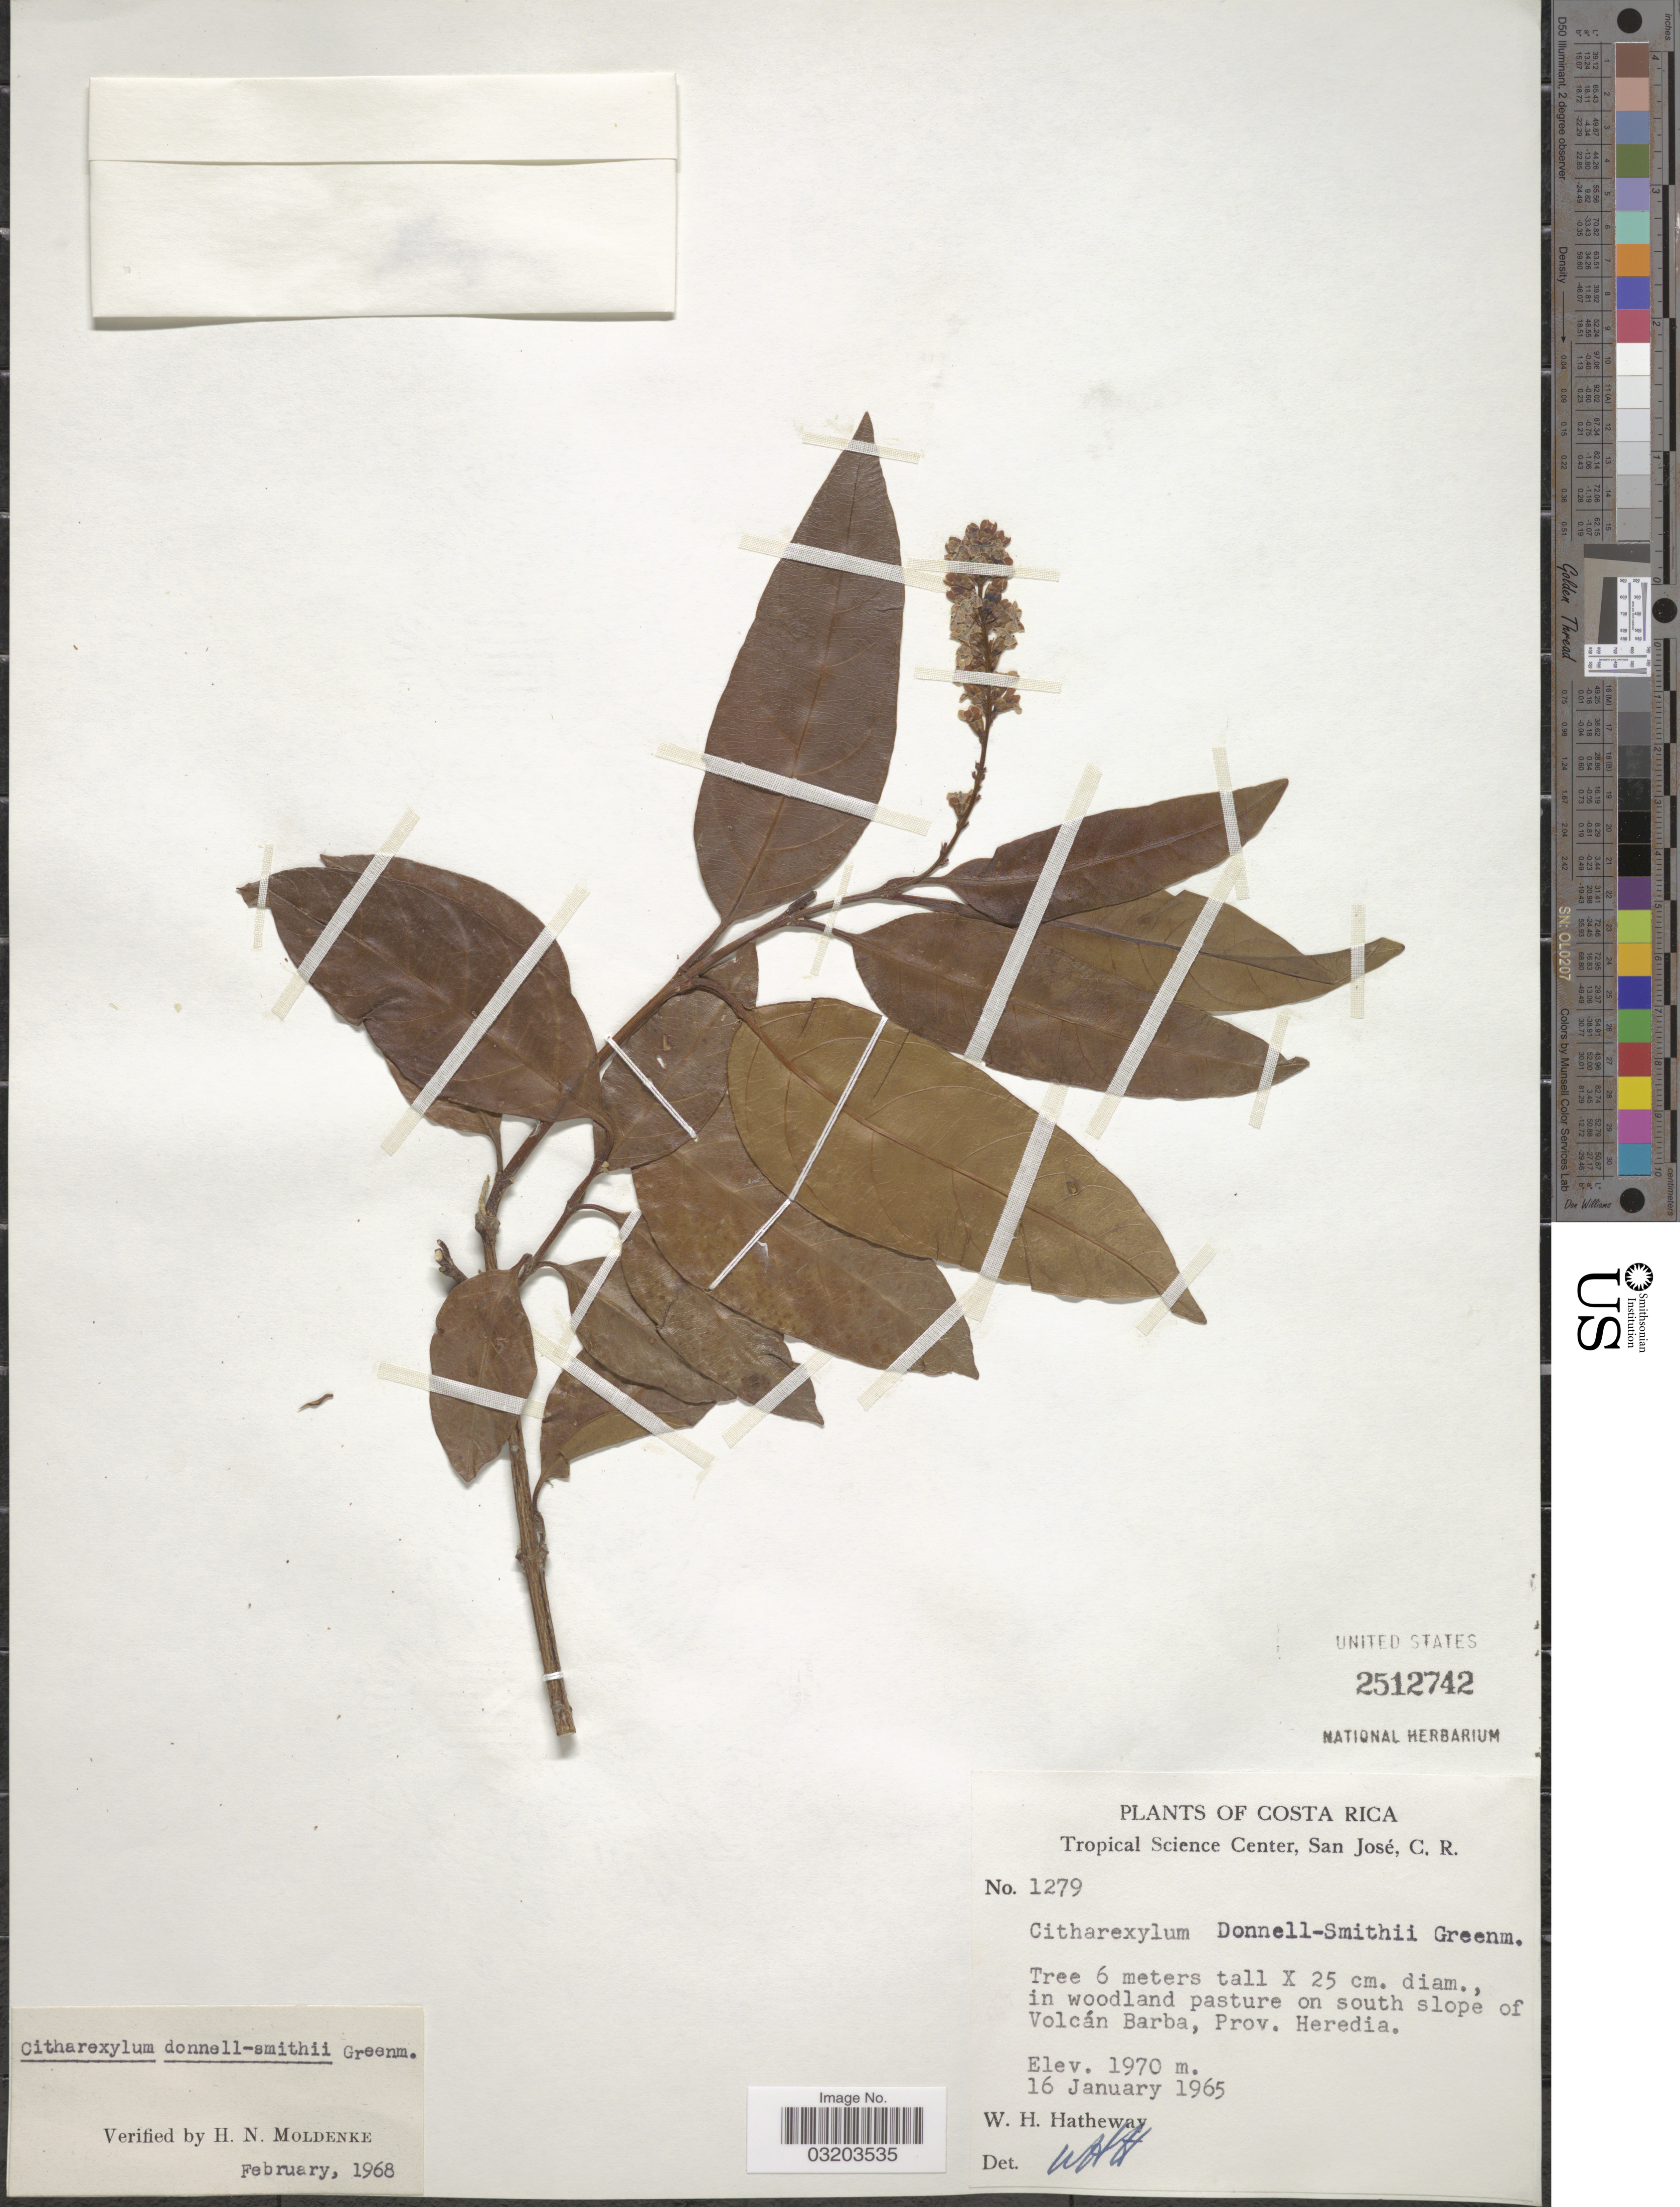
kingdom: Plantae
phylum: Tracheophyta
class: Magnoliopsida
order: Lamiales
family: Verbenaceae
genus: Citharexylum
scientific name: Citharexylum donnell-smithii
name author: Greenm.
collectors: W. H. Hatheway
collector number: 1279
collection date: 1965-01-16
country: Costa Rica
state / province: Heredia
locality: In woodland pasture on south slope of Volcán Barba.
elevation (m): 1970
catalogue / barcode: US 2512742